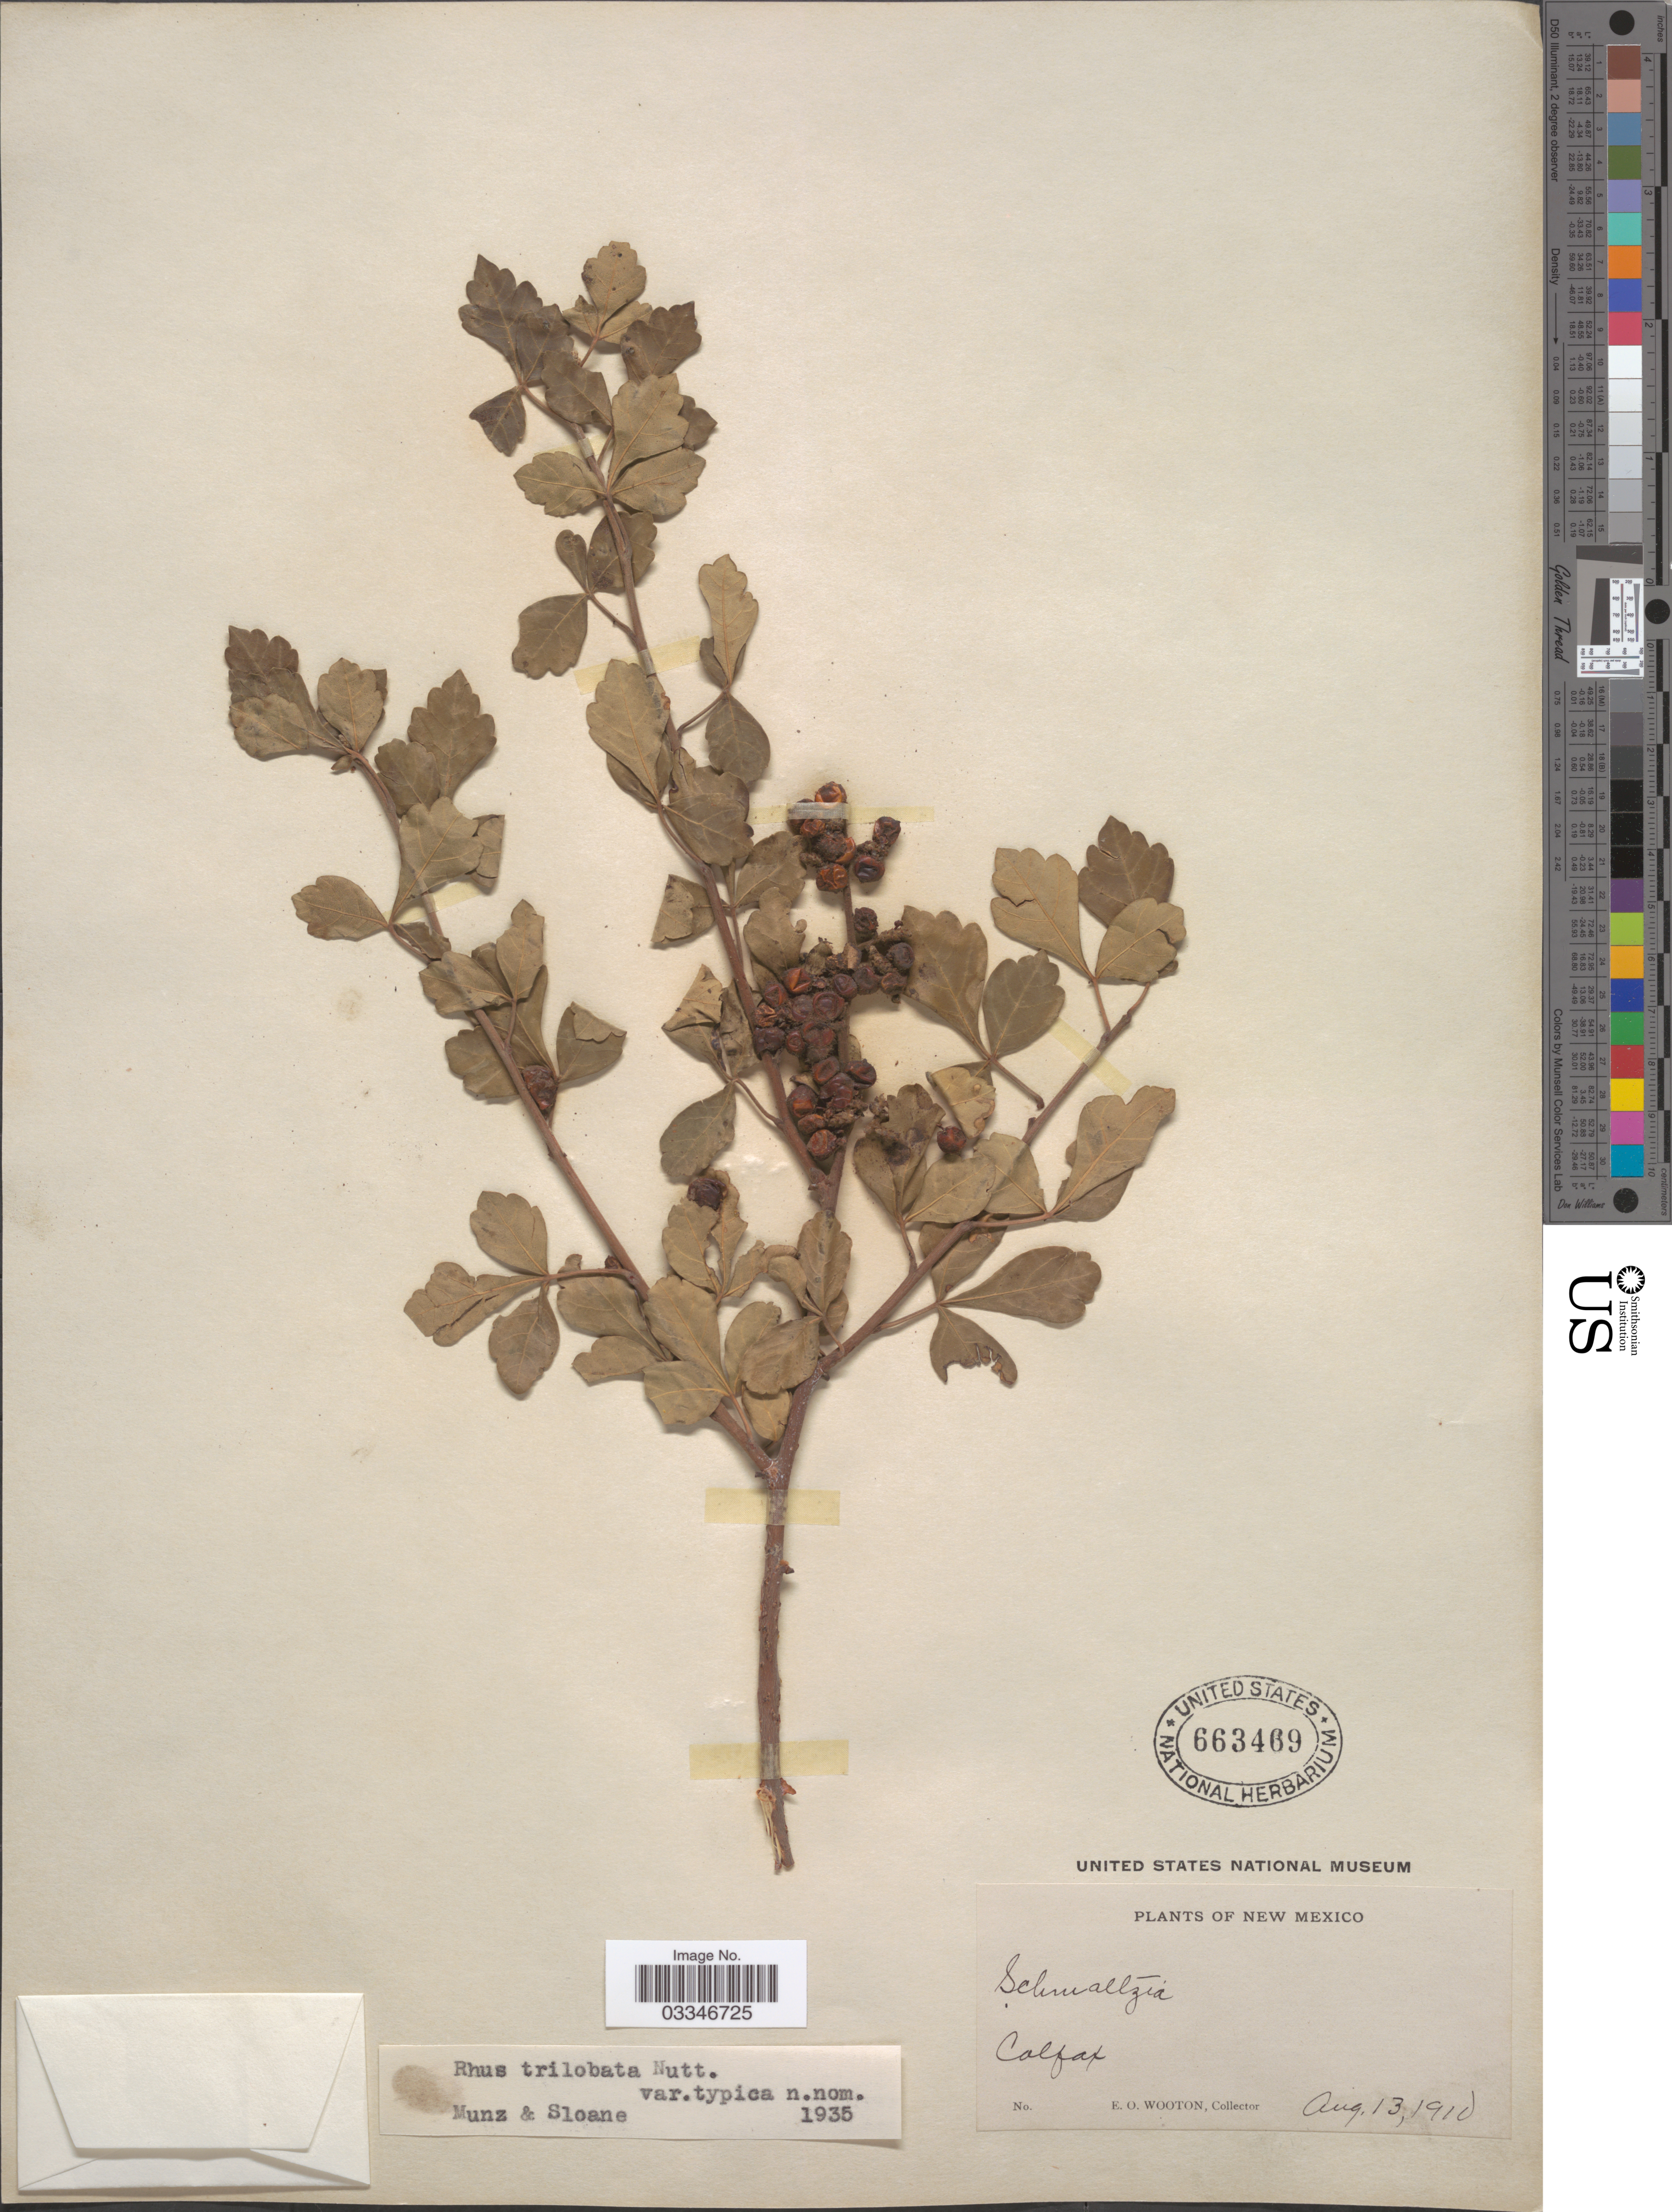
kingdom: Plantae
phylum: Tracheophyta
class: Magnoliopsida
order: Sapindales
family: Anacardiaceae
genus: Rhus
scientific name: Rhus trilobata var. typica Munz & Sloane ined.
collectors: E. O. Wooton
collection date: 1910-08-13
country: United States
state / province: New Mexico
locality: Colfax.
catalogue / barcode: US 663469